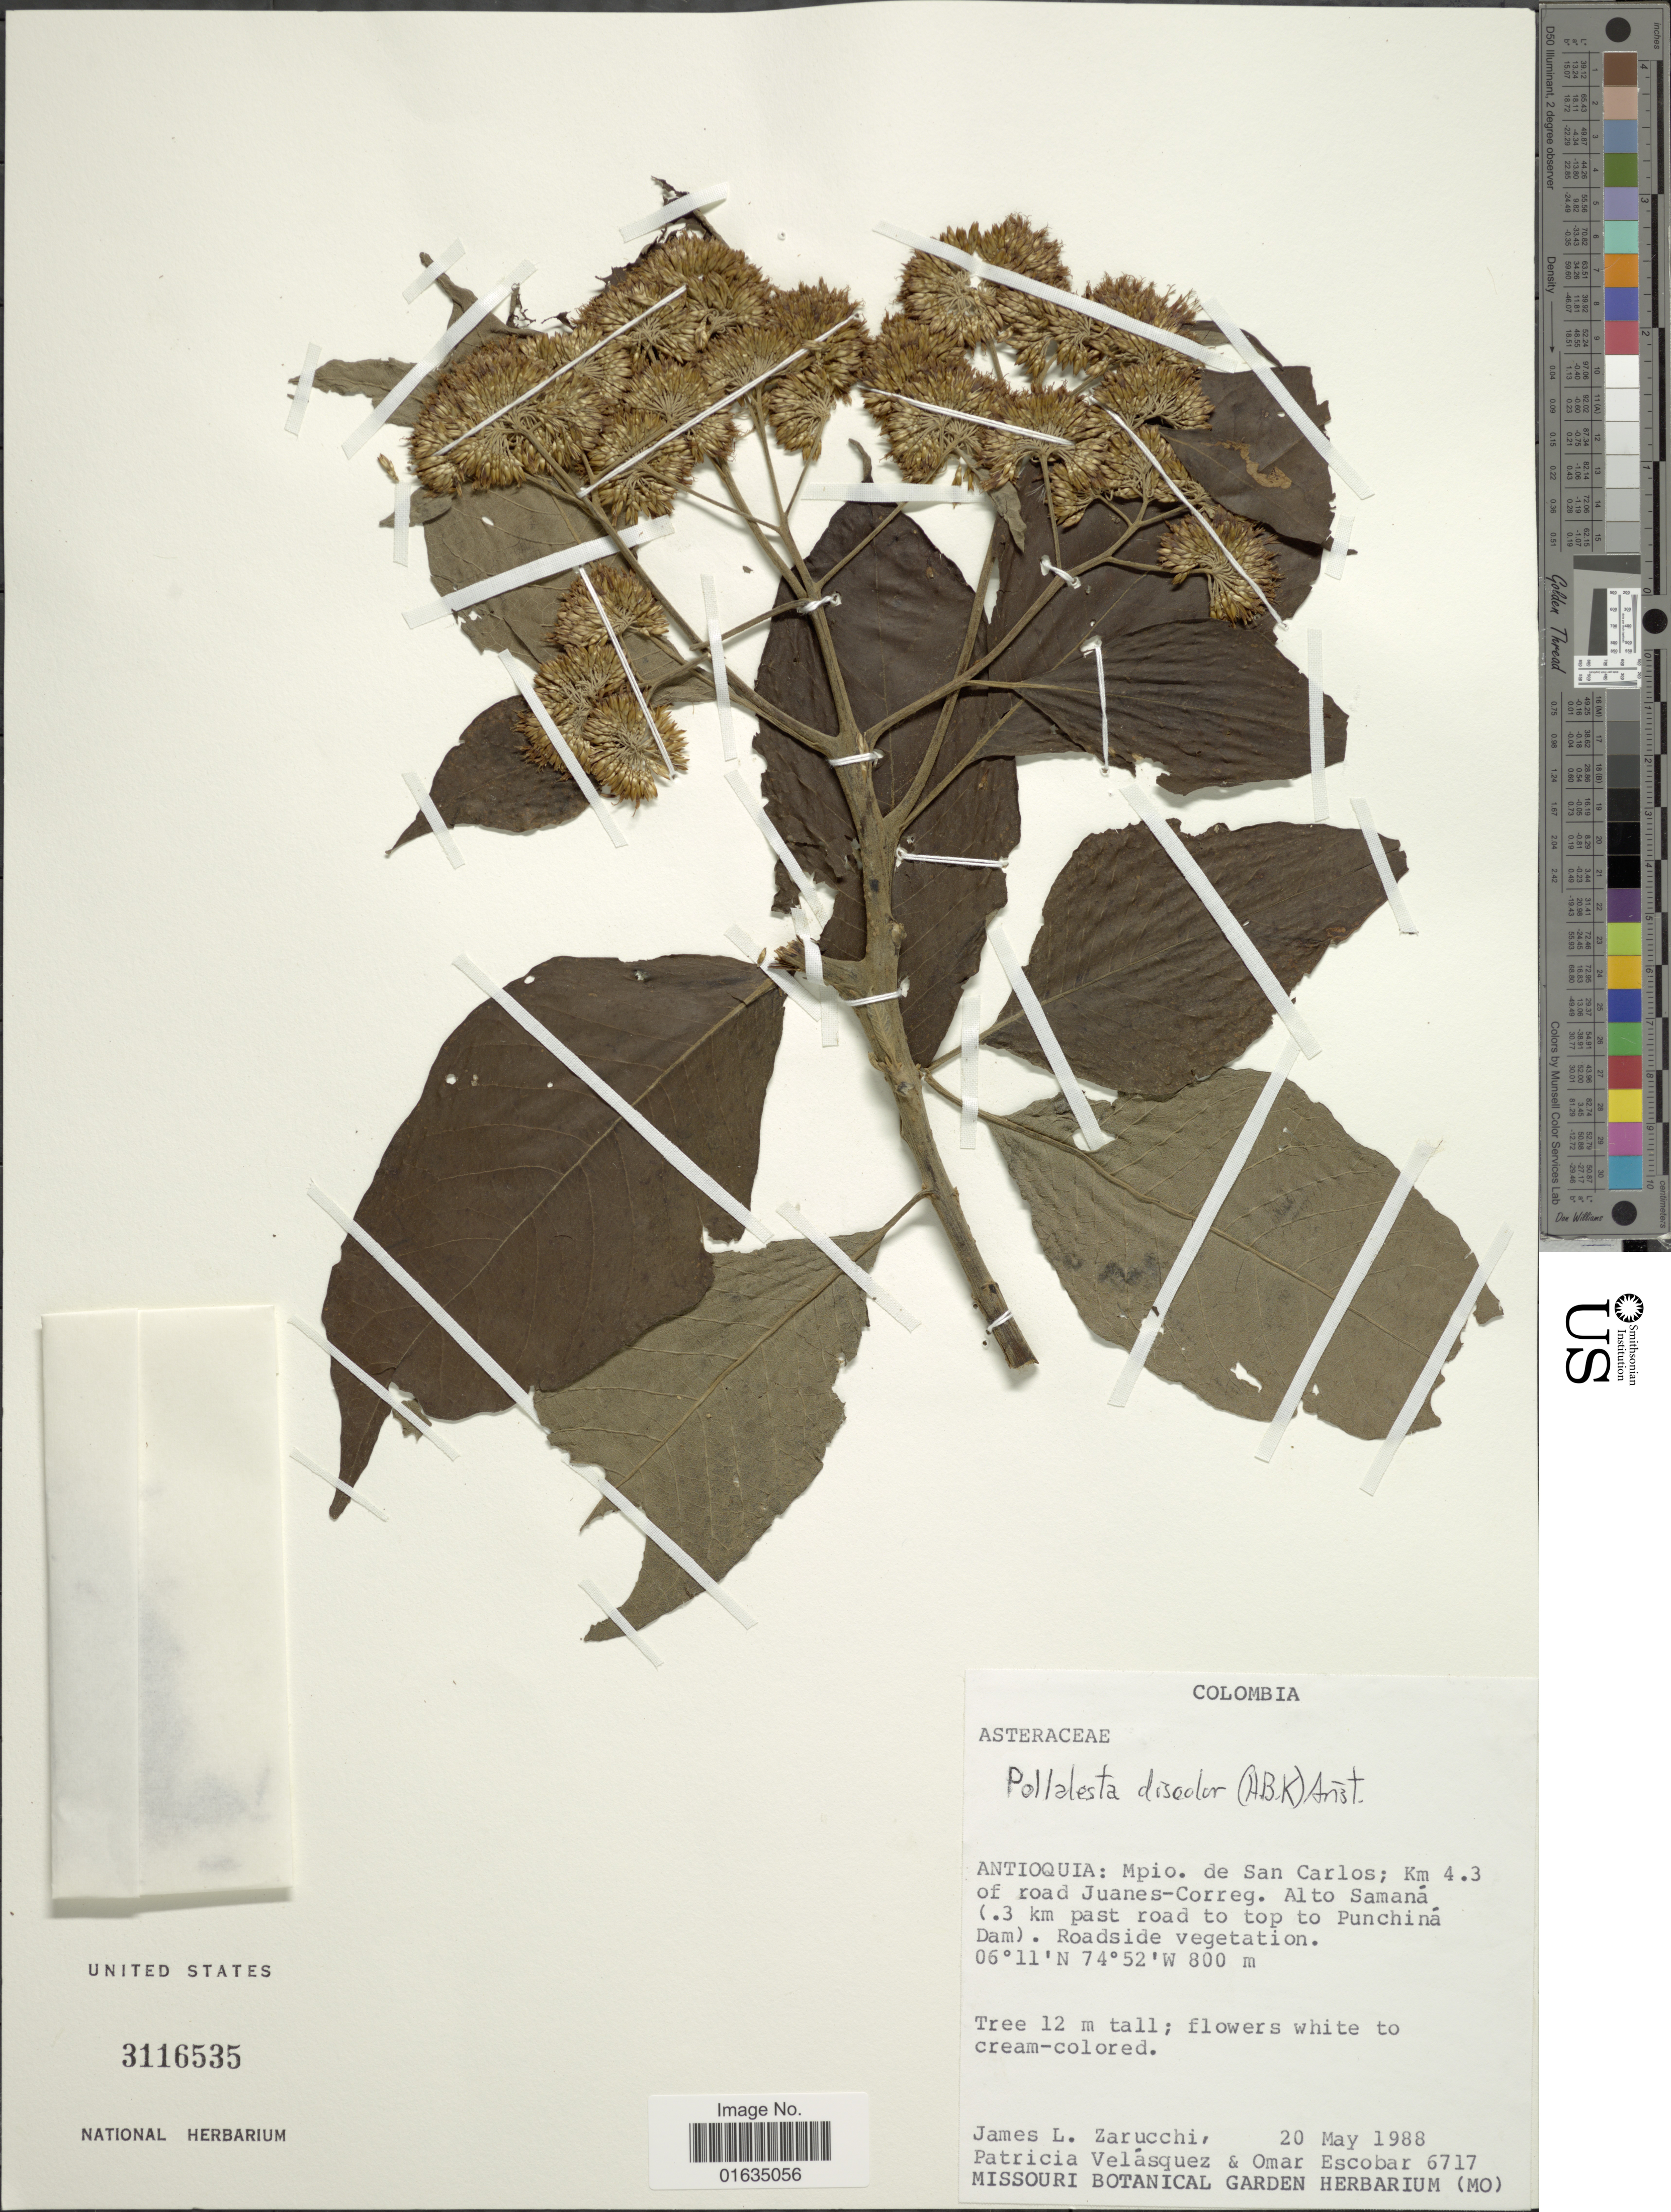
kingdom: Plantae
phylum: Tracheophyta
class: Magnoliopsida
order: Asterales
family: Asteraceae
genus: Pollalesta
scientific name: Pollalesta discolor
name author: (Kunth) Aristeg.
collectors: J. L. Zarucchi, P. Velasquez & O. D. Escobar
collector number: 6717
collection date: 1988-05-20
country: Colombia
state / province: Antioquia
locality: Mpio. de San Carlos, km 4.3 of road Juanes-Correg, Alto Samana (3 km past road to top to Punchina Dam)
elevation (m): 800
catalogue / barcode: US 3116535